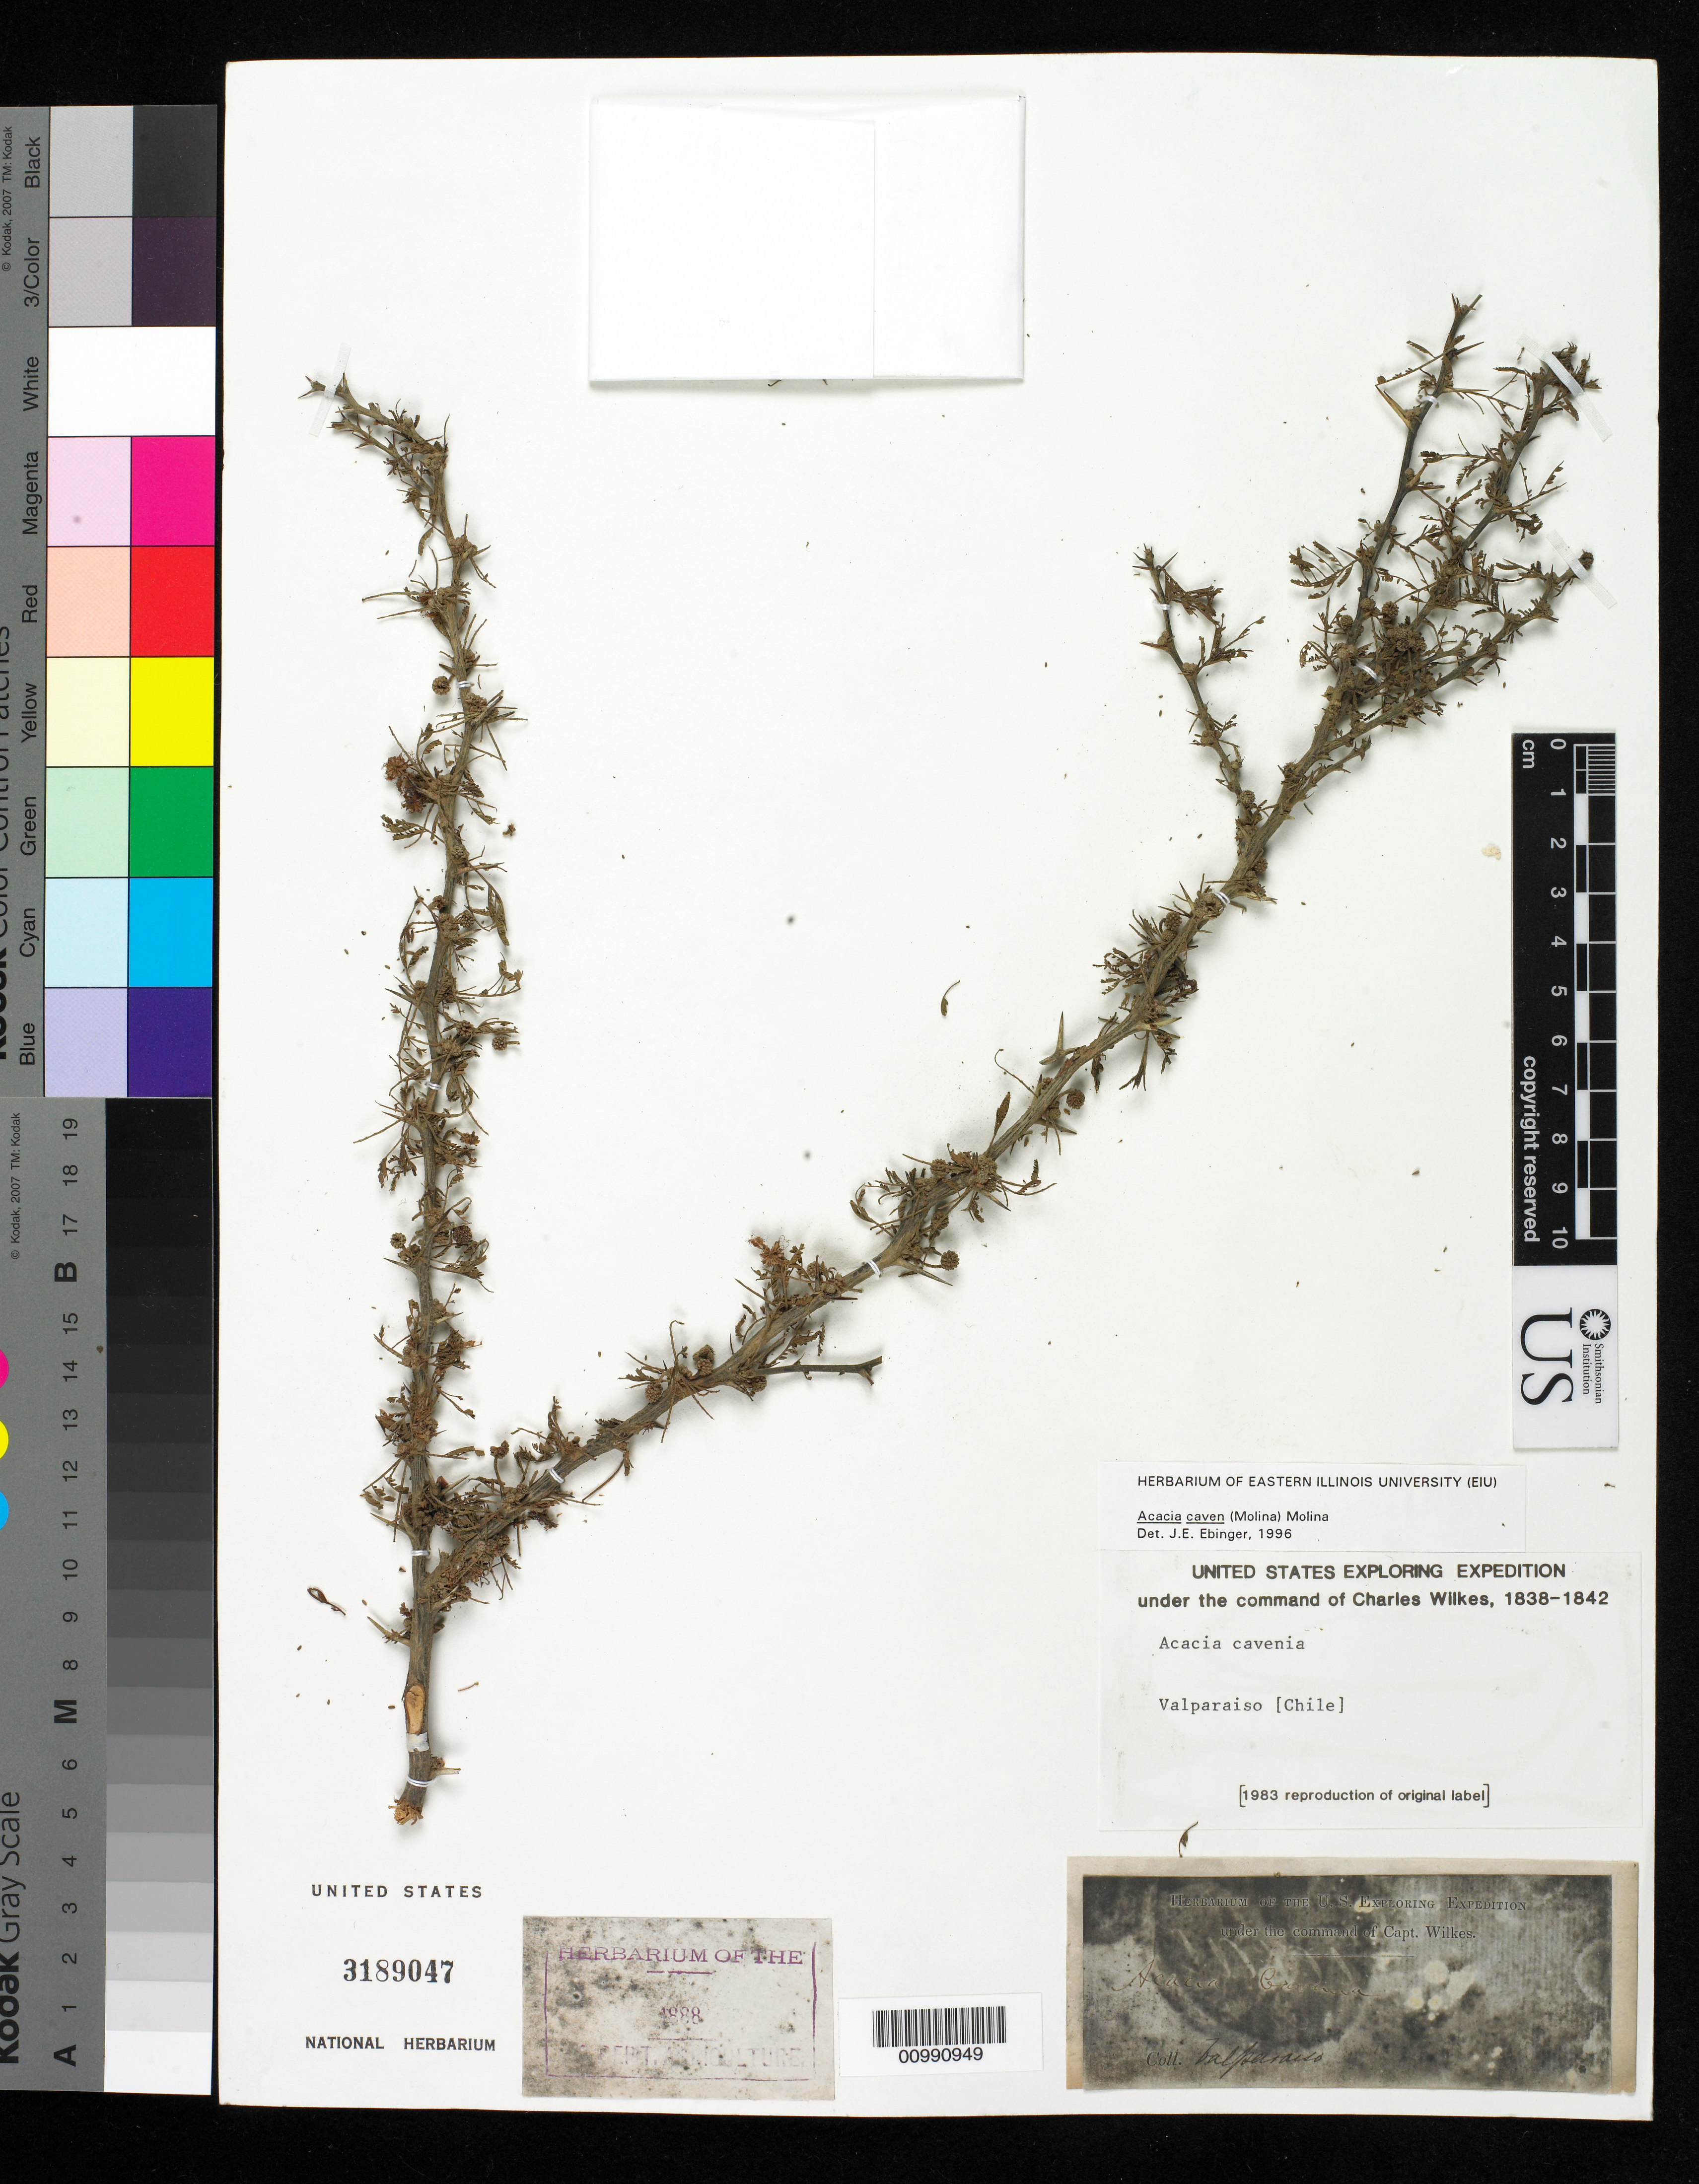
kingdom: Plantae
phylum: Tracheophyta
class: Magnoliopsida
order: Fabales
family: Fabaceae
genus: Vachellia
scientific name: Vachellia caven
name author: (Molina) Seigler & Ebinger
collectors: Wilkes Explor. Exped.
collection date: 1838/1842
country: Chile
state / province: Valparaíso (V)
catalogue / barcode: US 3189047